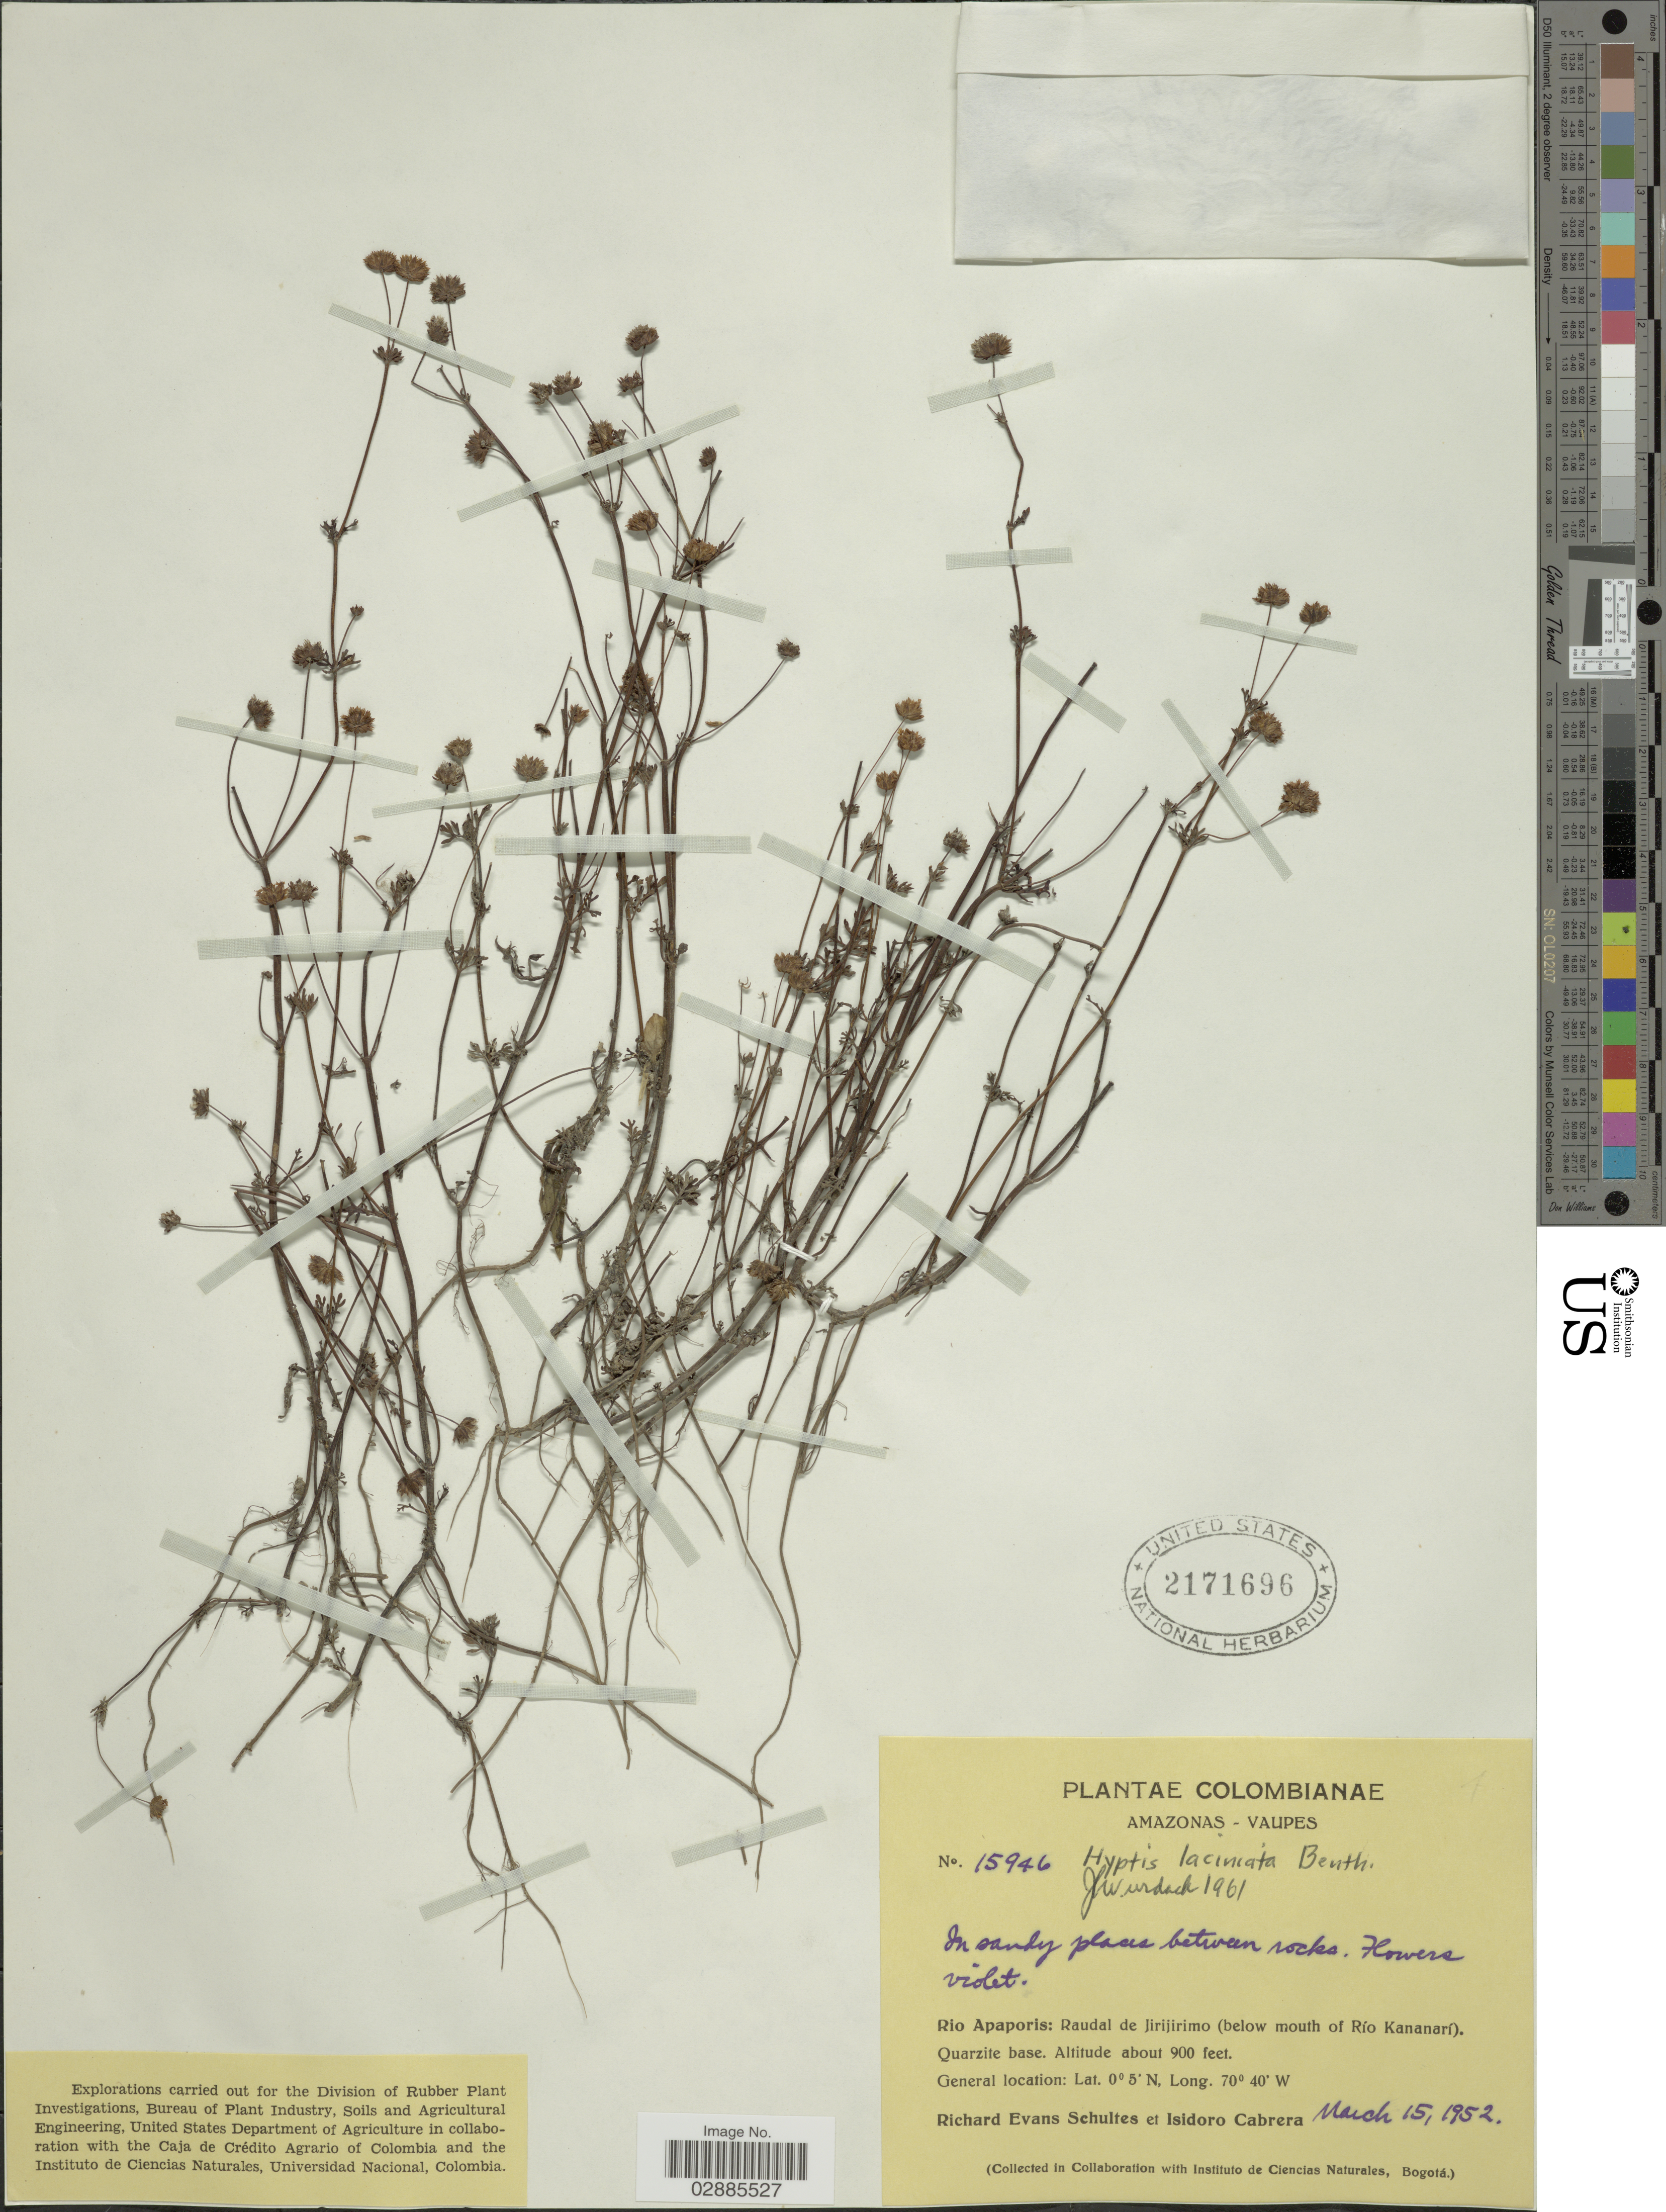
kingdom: Plantae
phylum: Tracheophyta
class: Magnoliopsida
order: Lamiales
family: Lamiaceae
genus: Hyptis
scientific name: Hyptis laciniata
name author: Benth.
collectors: R. E. Schultes & I. Cabrera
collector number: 15946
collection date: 1952-03-15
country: Colombia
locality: Amazonas-Vaupes. Río Apaporis: Raudal de Jirijirimo (below mouth of Río Kananarí).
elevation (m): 274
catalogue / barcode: US 2171696